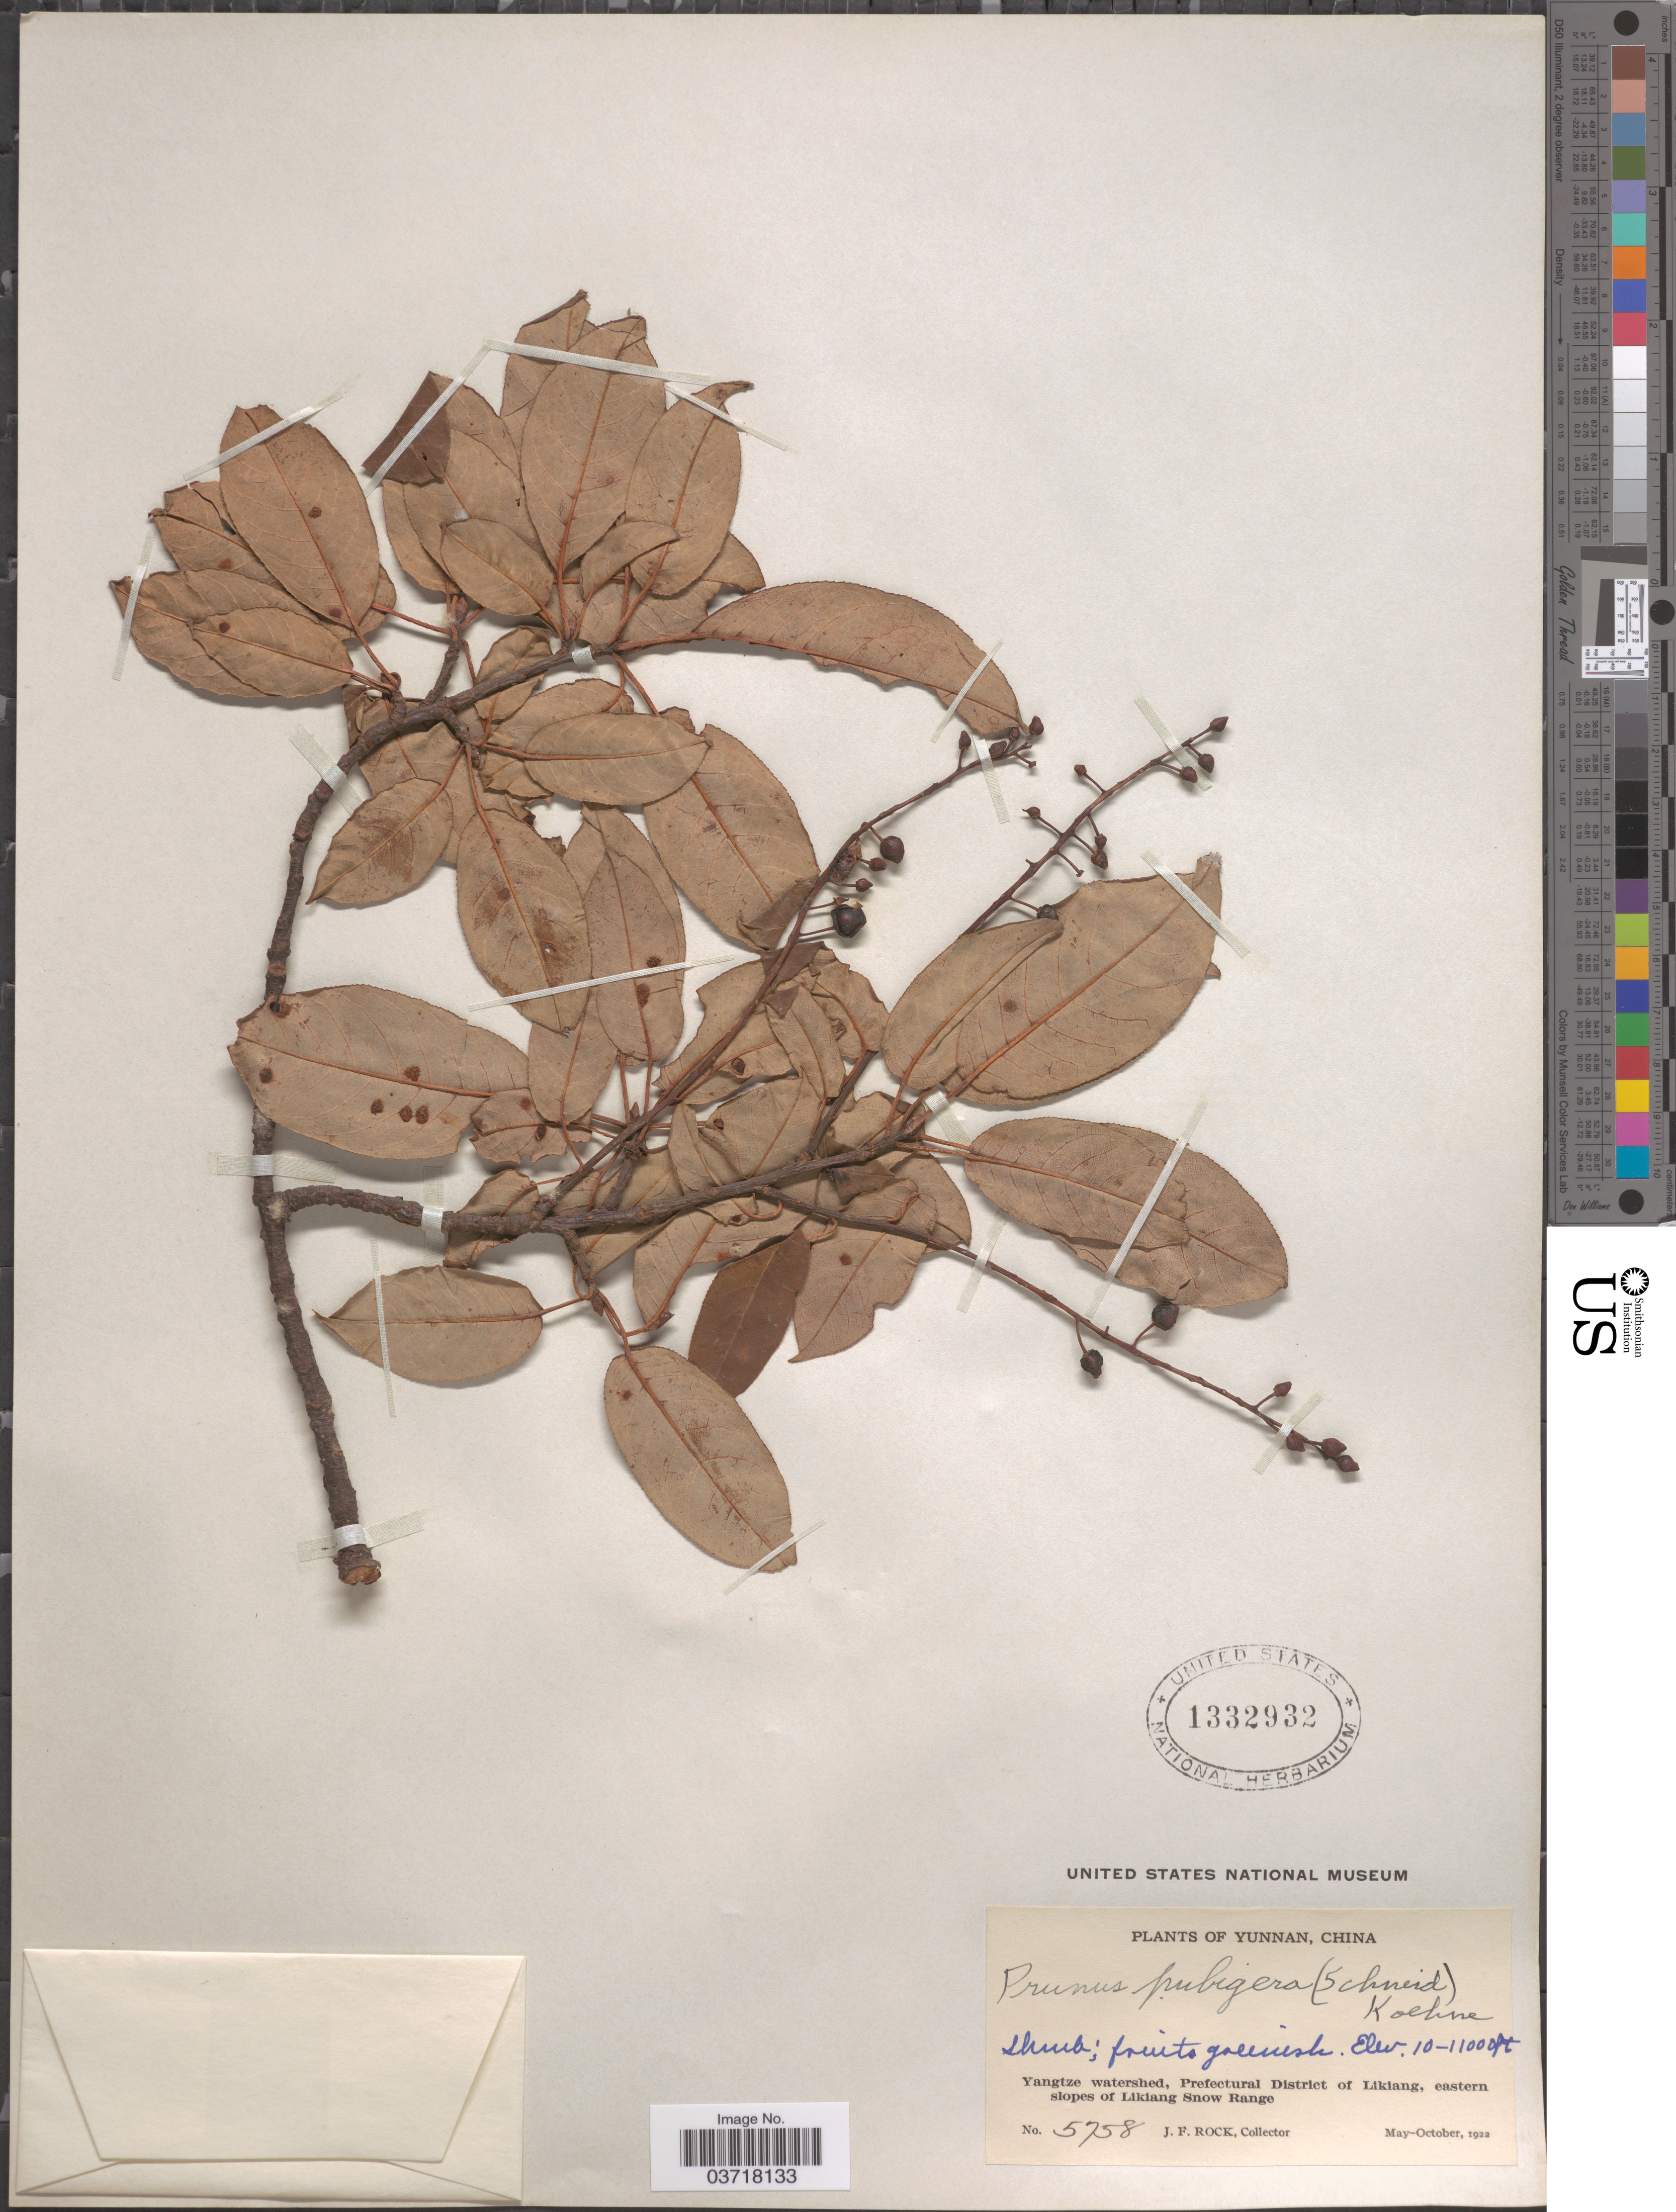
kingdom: Plantae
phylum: Tracheophyta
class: Magnoliopsida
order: Rosales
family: Rosaceae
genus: Prunus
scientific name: Prunus pubigera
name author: (C.K. Schneid.) Koehne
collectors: J. Rock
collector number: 5758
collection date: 1922-05/1922-10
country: China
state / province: Yunnan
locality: Yangtze watershed, Prefectural District of Likiang, eastern slopes of Likiang Snow Range.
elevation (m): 3048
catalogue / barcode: US 1332932